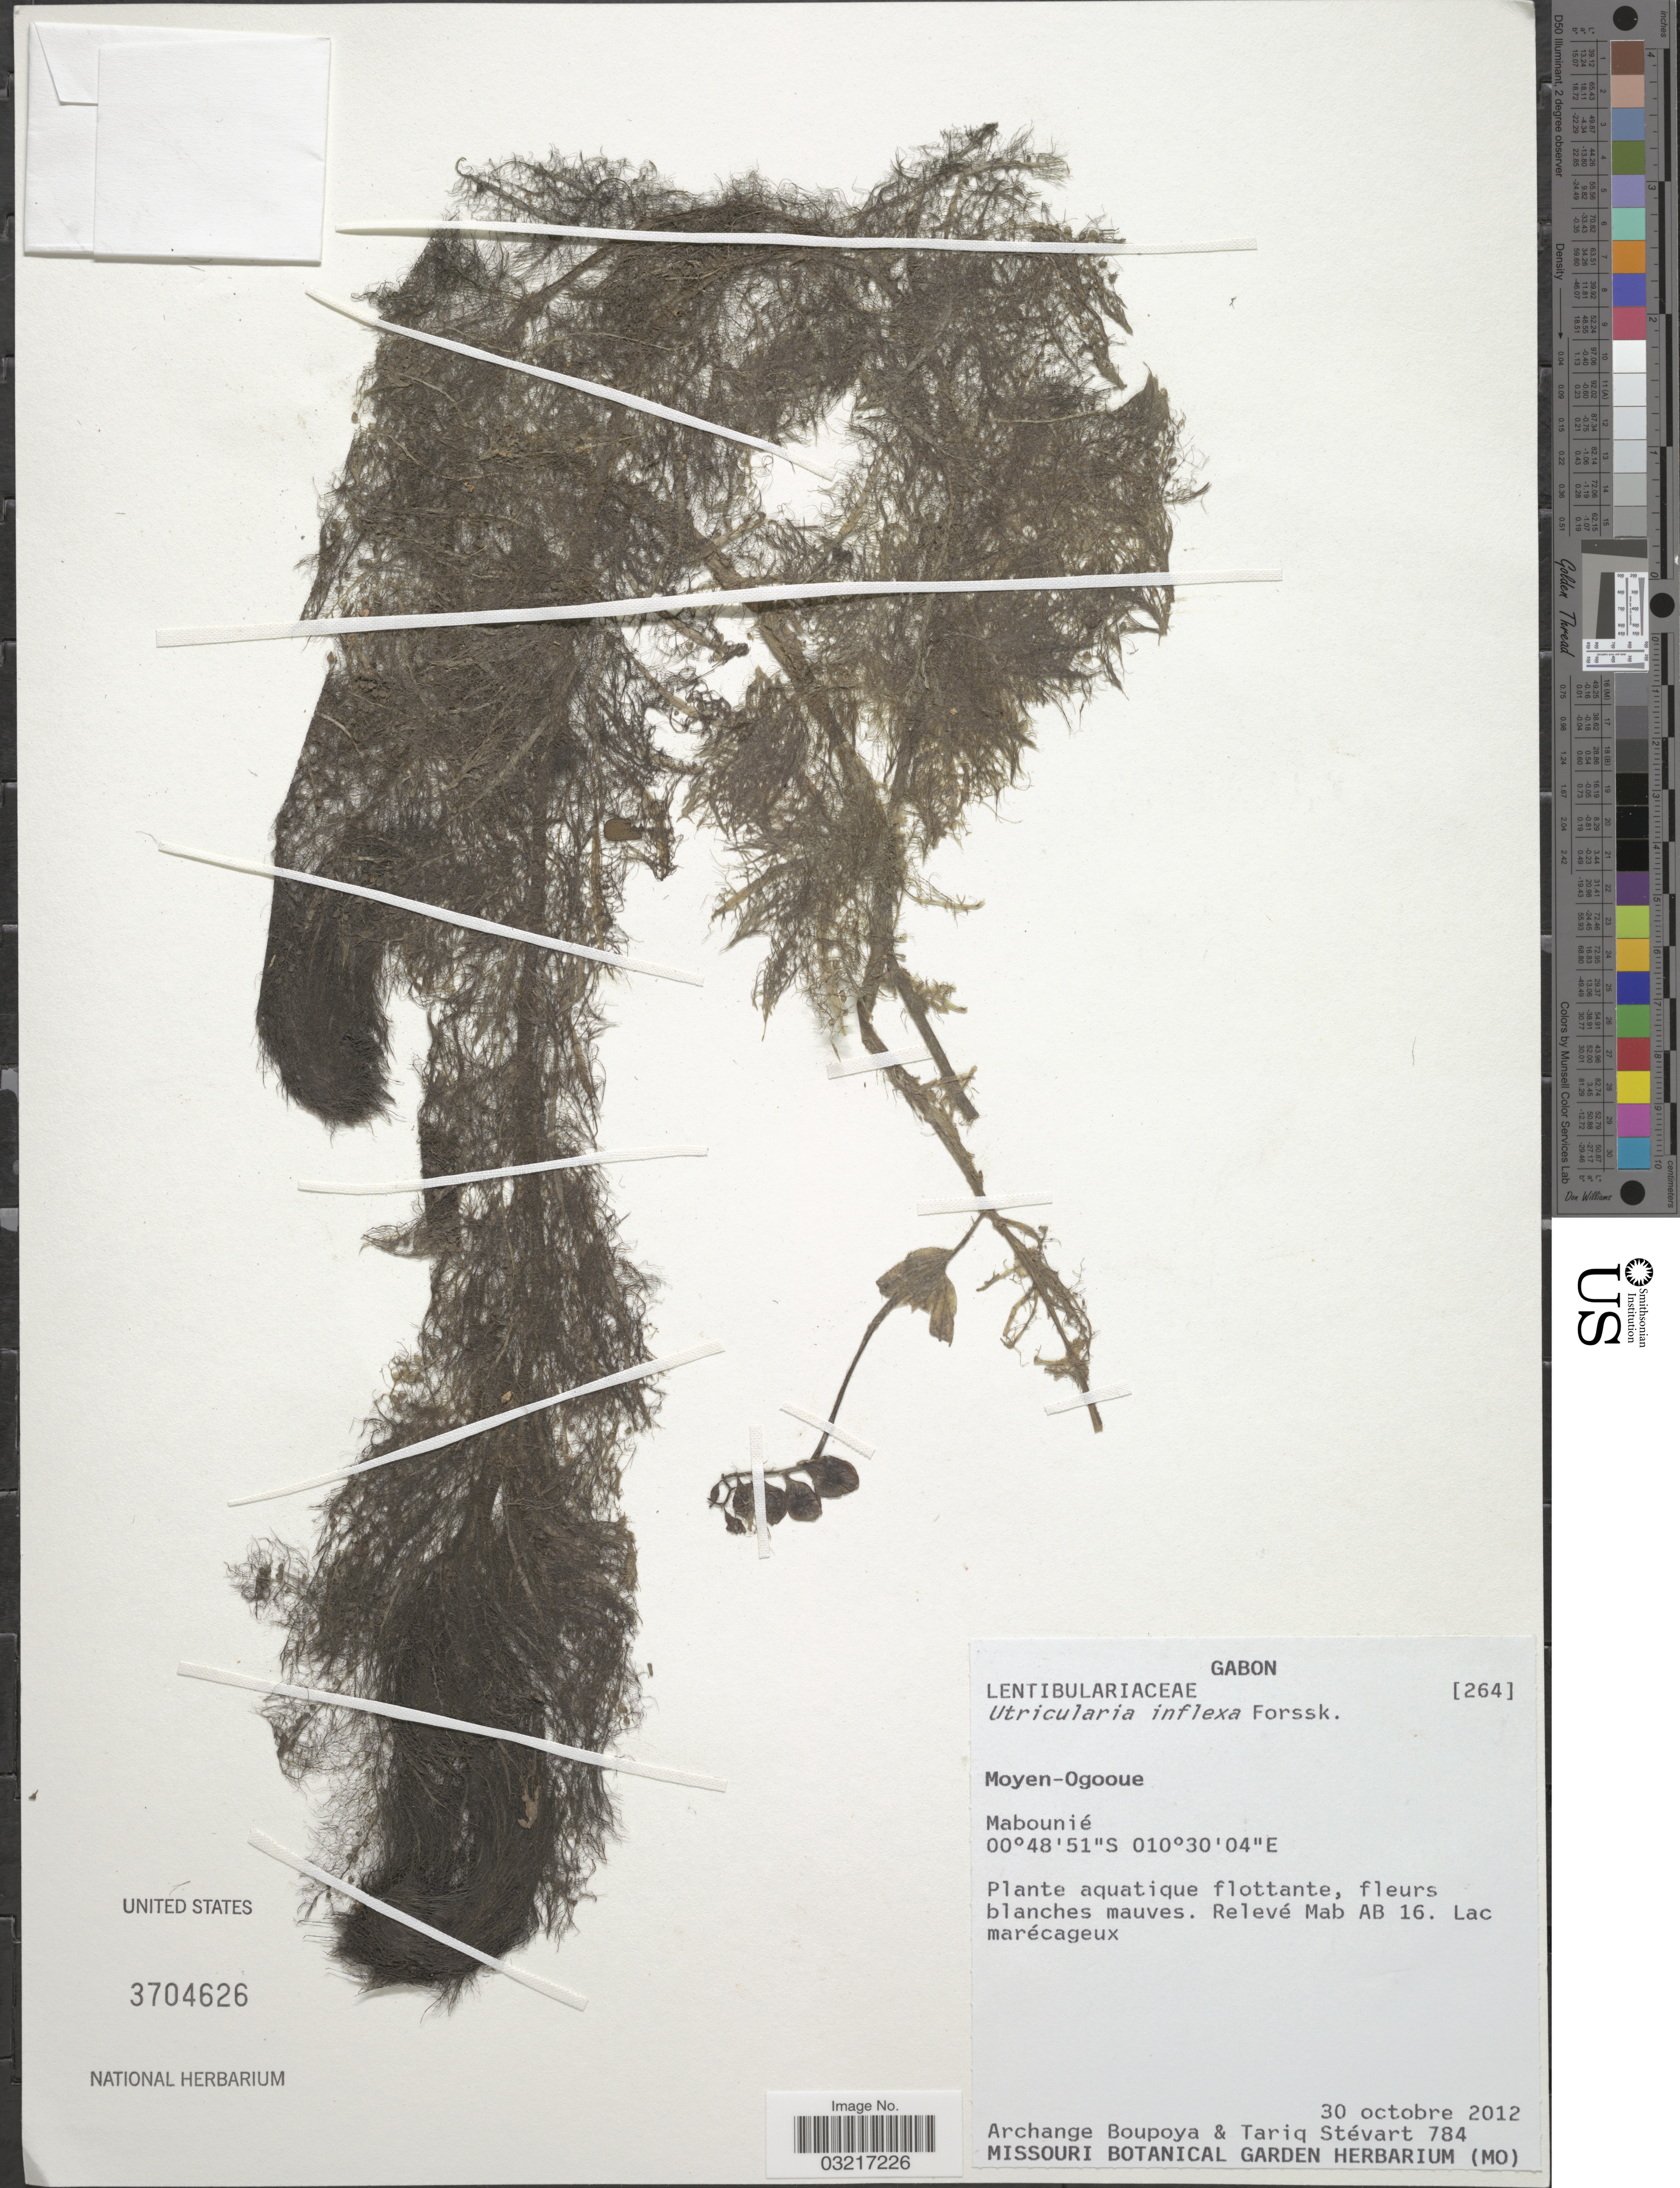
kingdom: Plantae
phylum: Tracheophyta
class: Magnoliopsida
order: Lamiales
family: Lentibulariaceae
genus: Utricularia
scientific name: Utricularia inflexa var. inflexa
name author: Forssk.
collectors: A. Boupoya & T. Stévart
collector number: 784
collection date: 2012-10-30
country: Gabon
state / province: Moyen-Ogooue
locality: Mabounié. Relevé Mab AB 16 [unsure placement].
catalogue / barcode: US 3704626